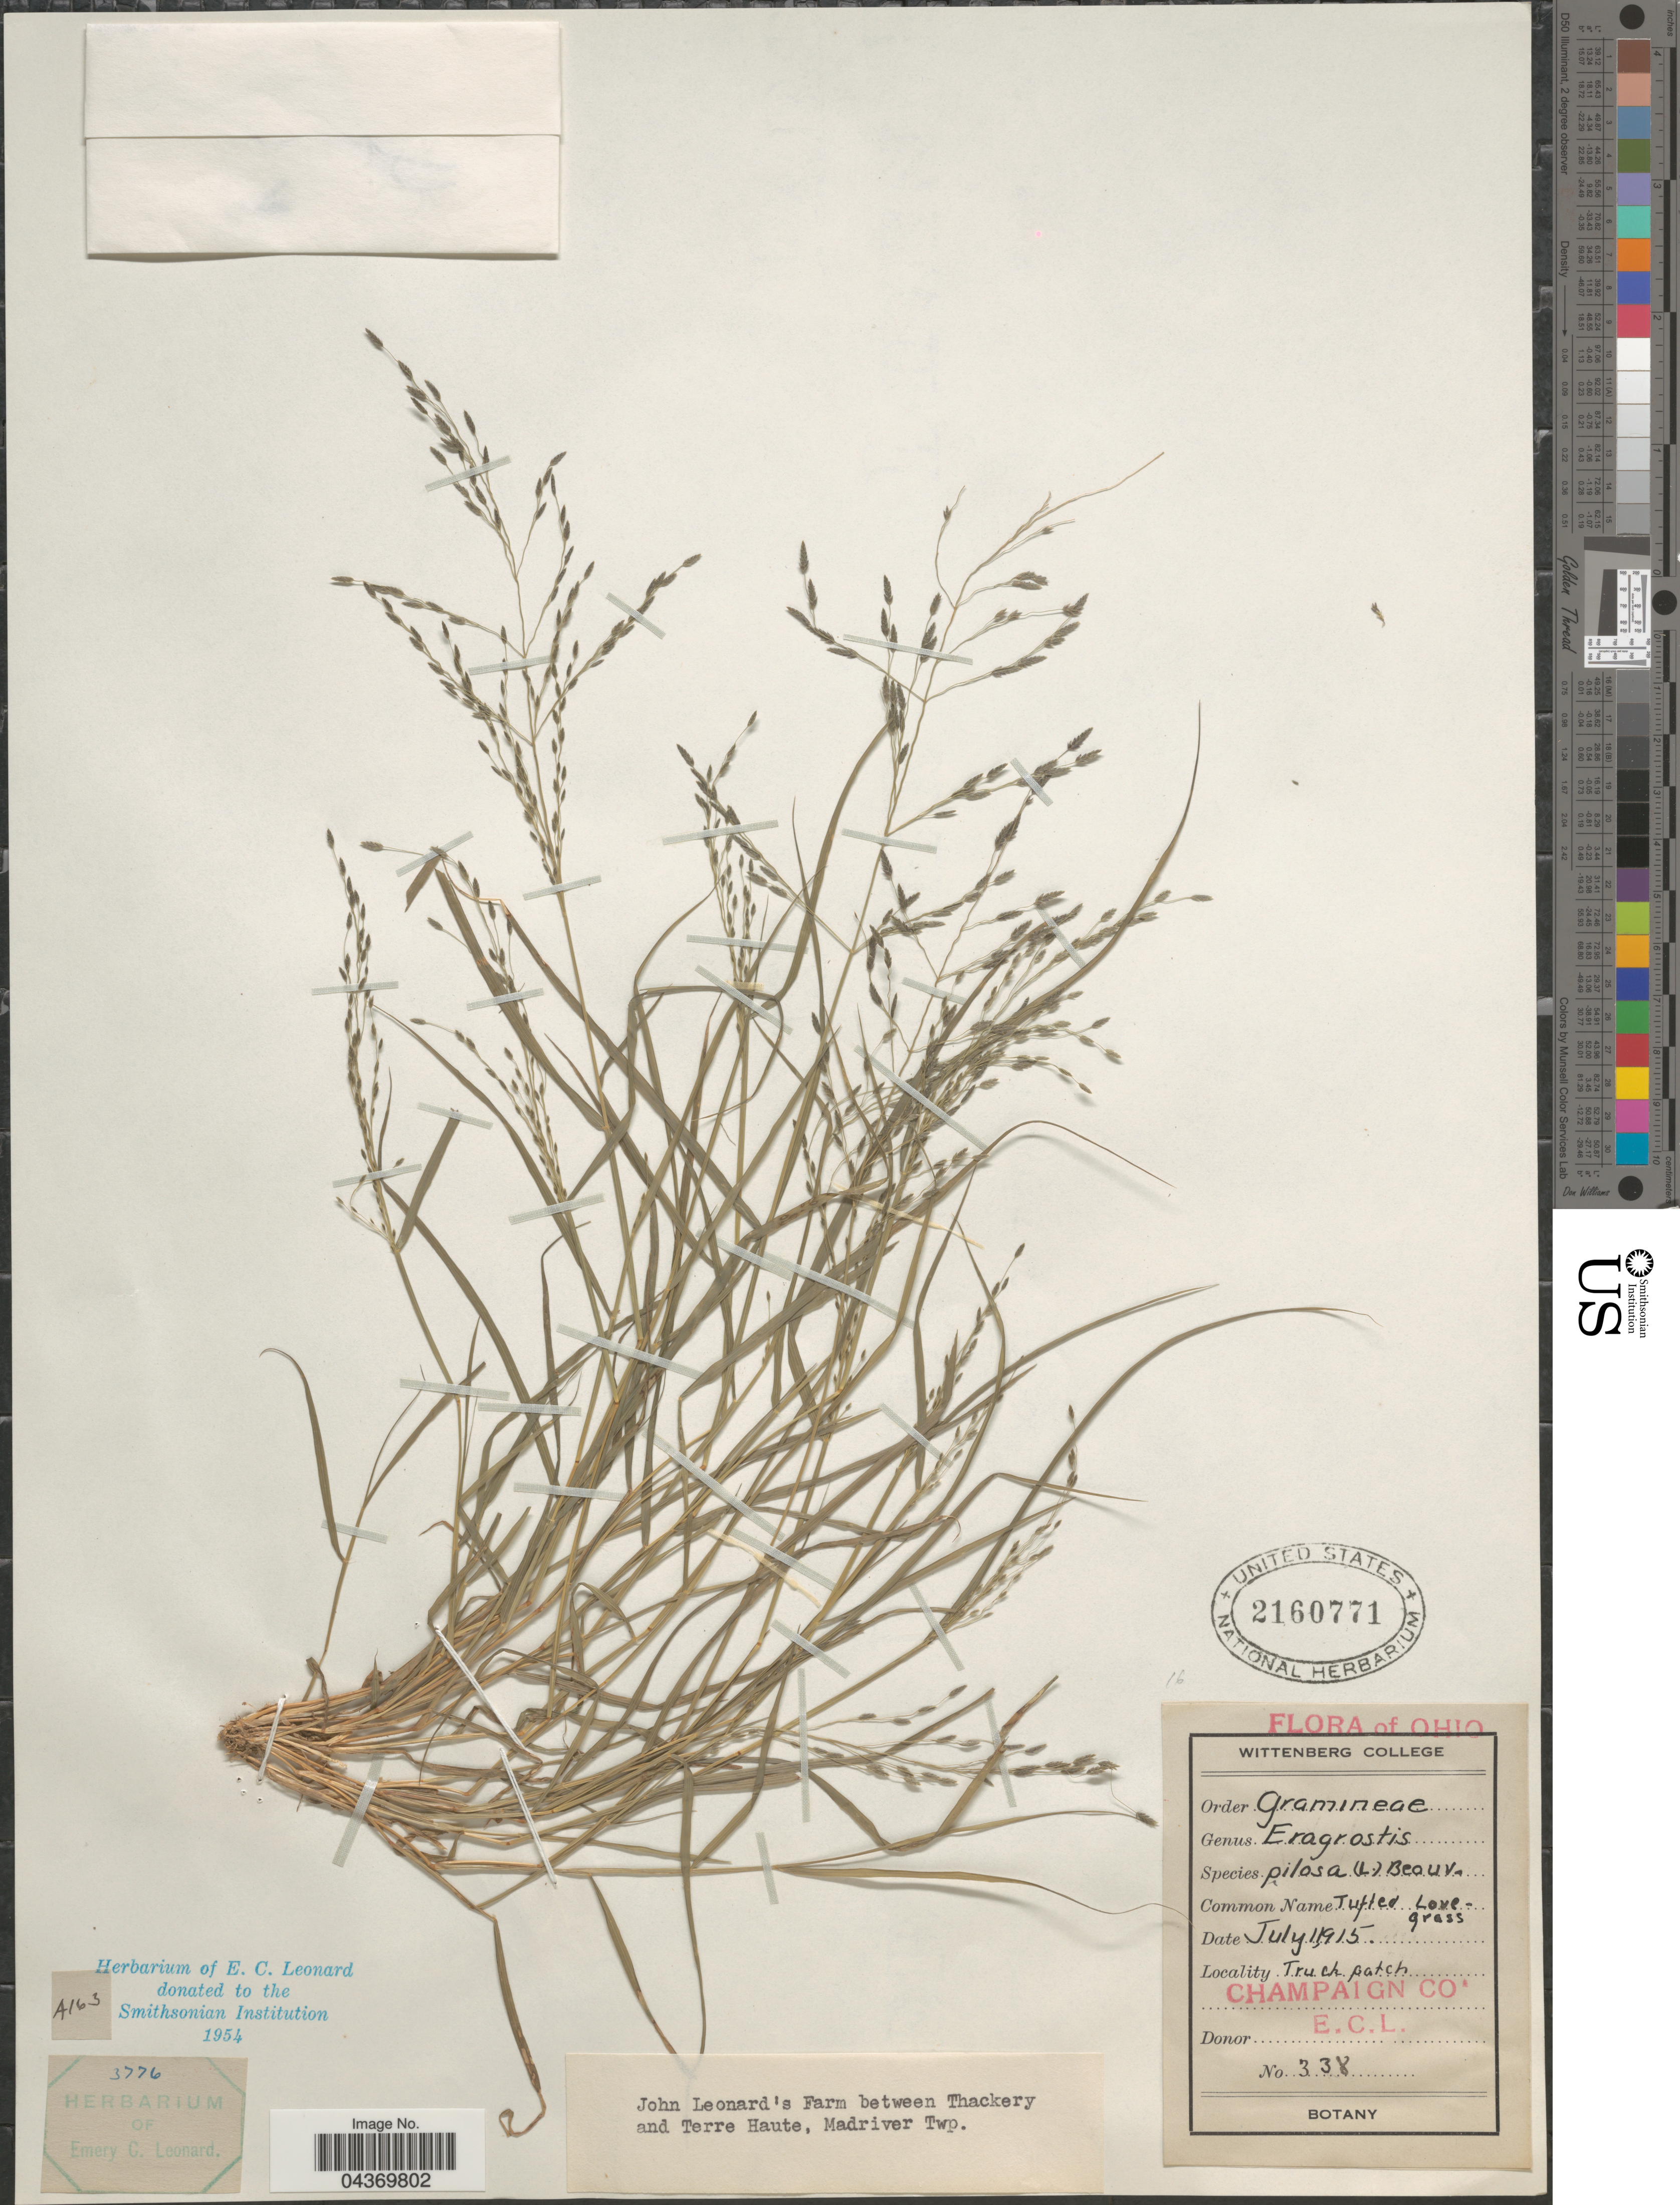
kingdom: Plantae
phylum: Tracheophyta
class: Liliopsida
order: Poales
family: Poaceae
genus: Eragrostis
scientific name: Eragrostis pectinacea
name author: (Michx.) Nees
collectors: E. C. Leonard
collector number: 338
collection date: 1915-07-01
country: United States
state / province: Ohio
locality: Champaign Co. John Leonard's Farm between Thackery and Terre Haute, Madriver Twp. Truck patch.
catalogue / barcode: US 2160771